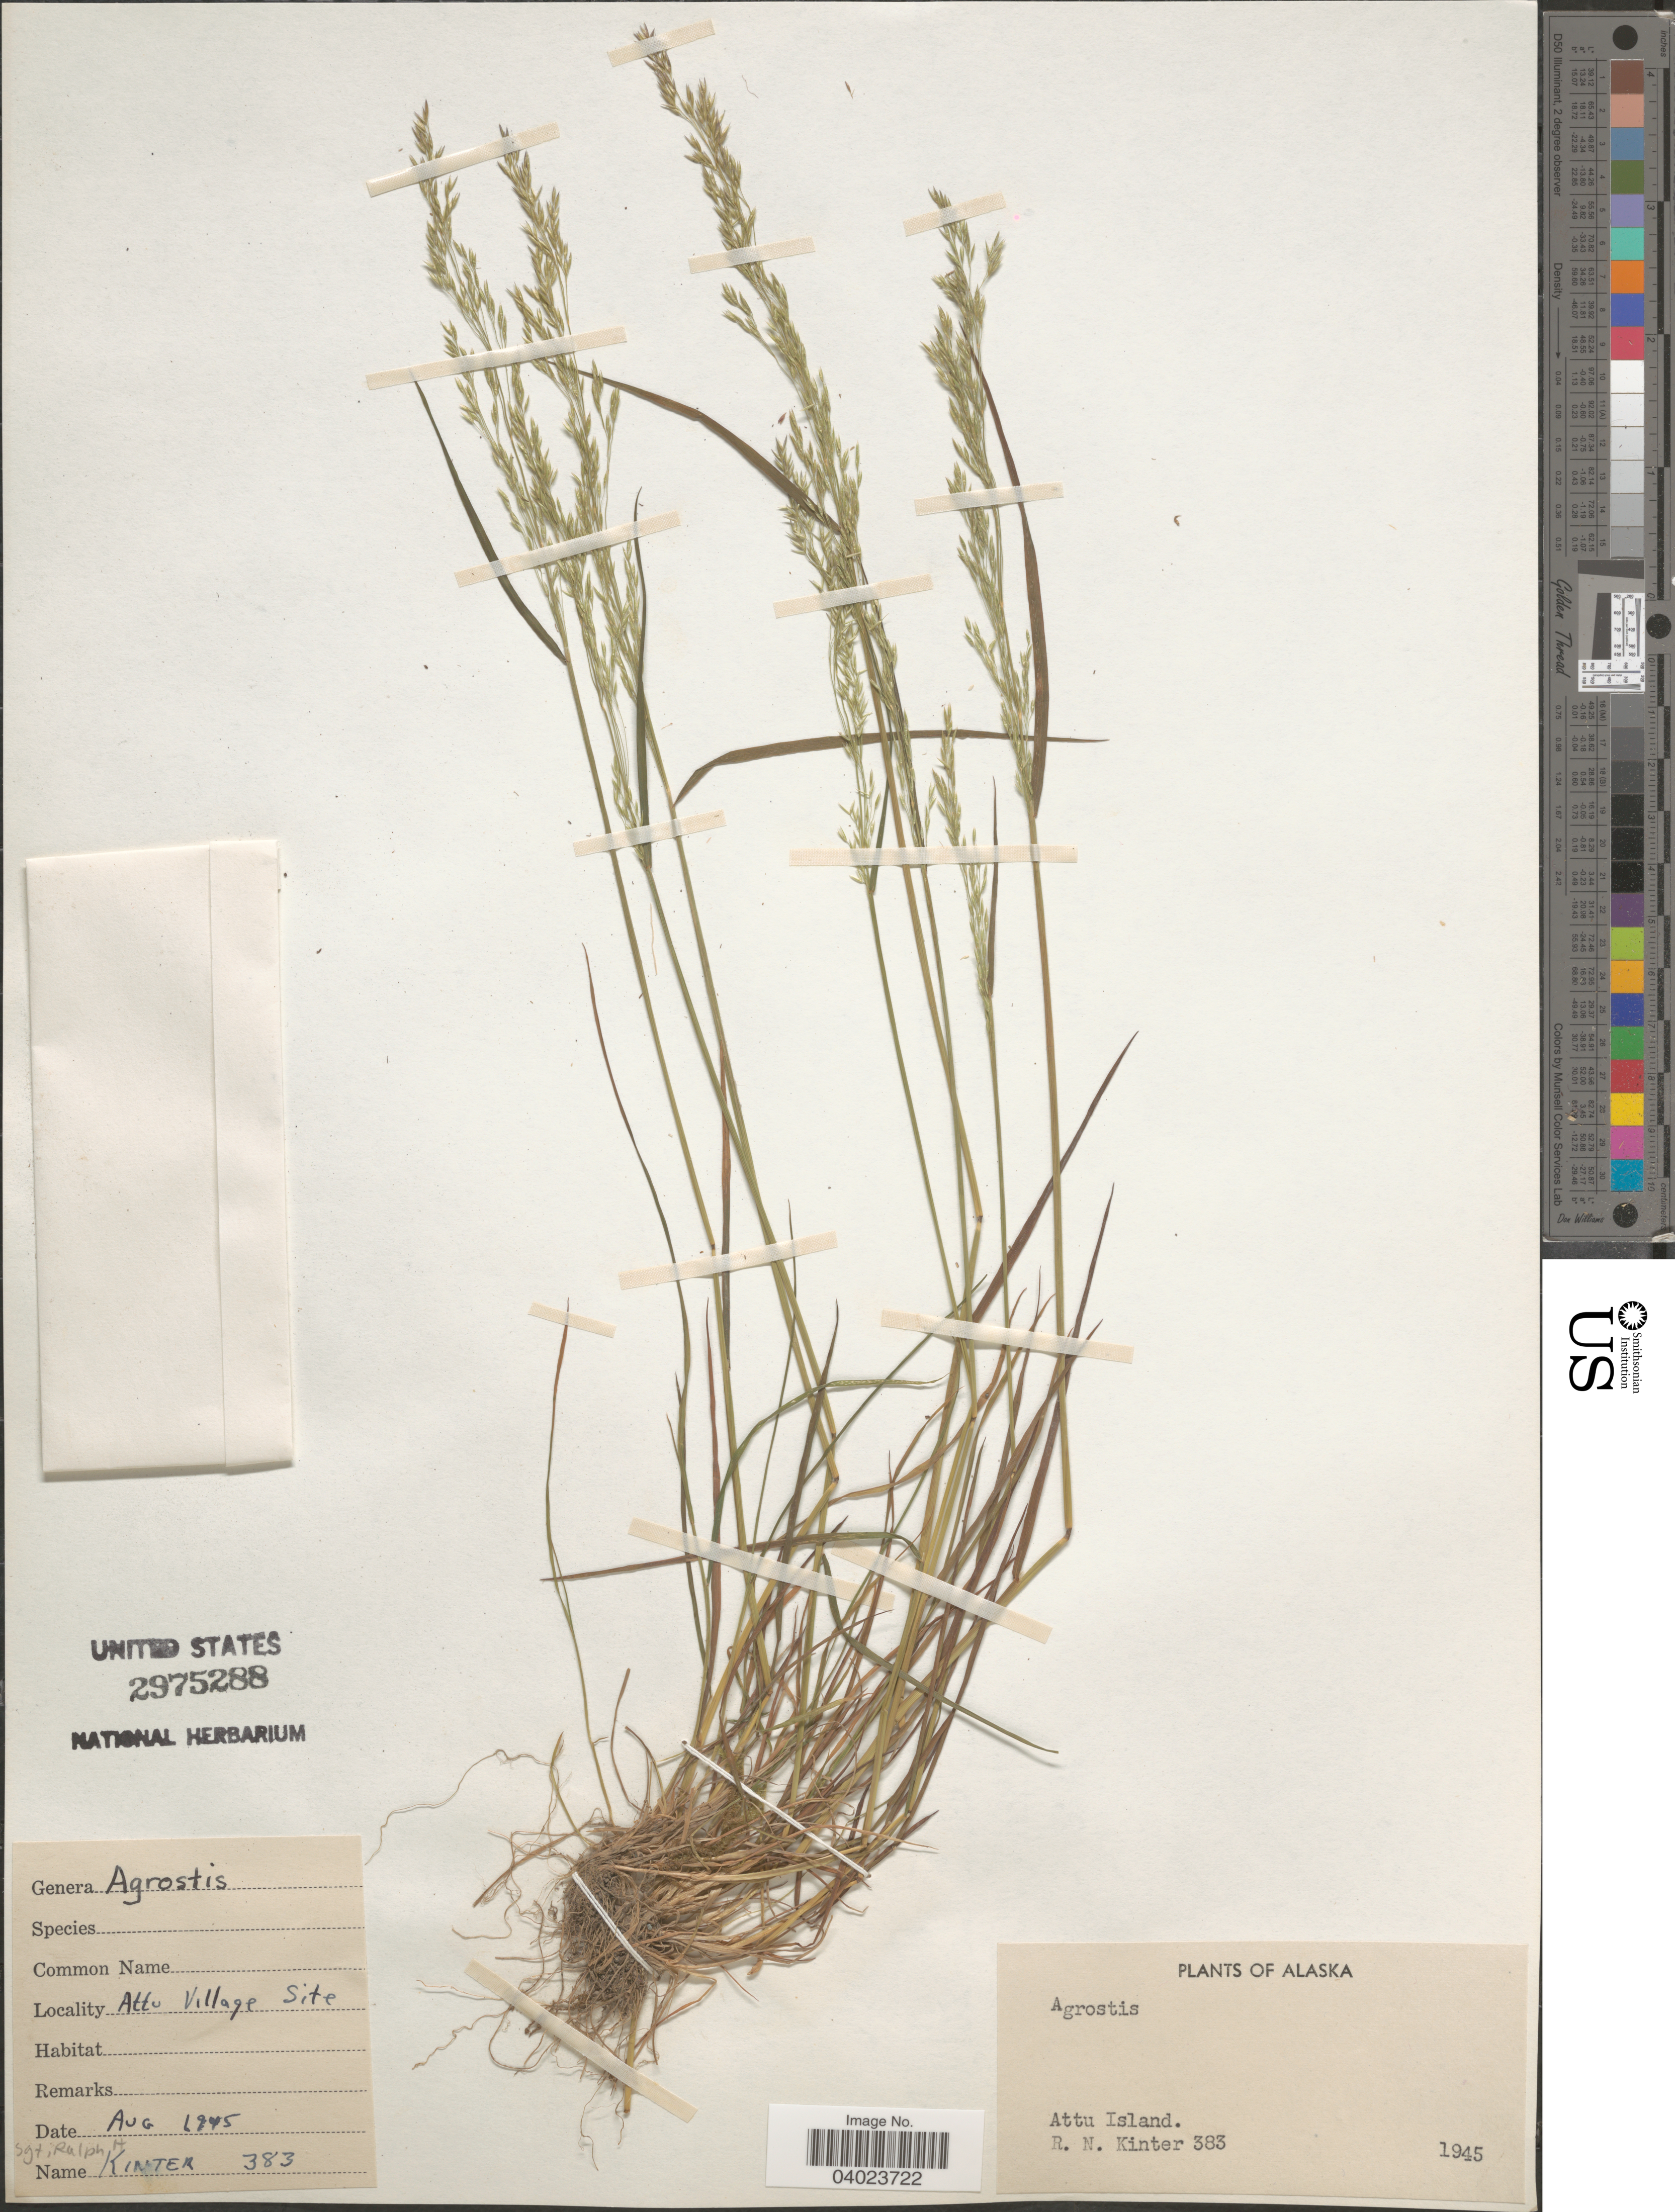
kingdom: Plantae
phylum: Tracheophyta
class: Liliopsida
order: Poales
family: Poaceae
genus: Agrostis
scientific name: Agrostis sp.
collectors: R. Kinter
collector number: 383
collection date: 1945-08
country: United States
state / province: Alaska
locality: Attu Village Site. Attu Island.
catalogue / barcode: US 2975288